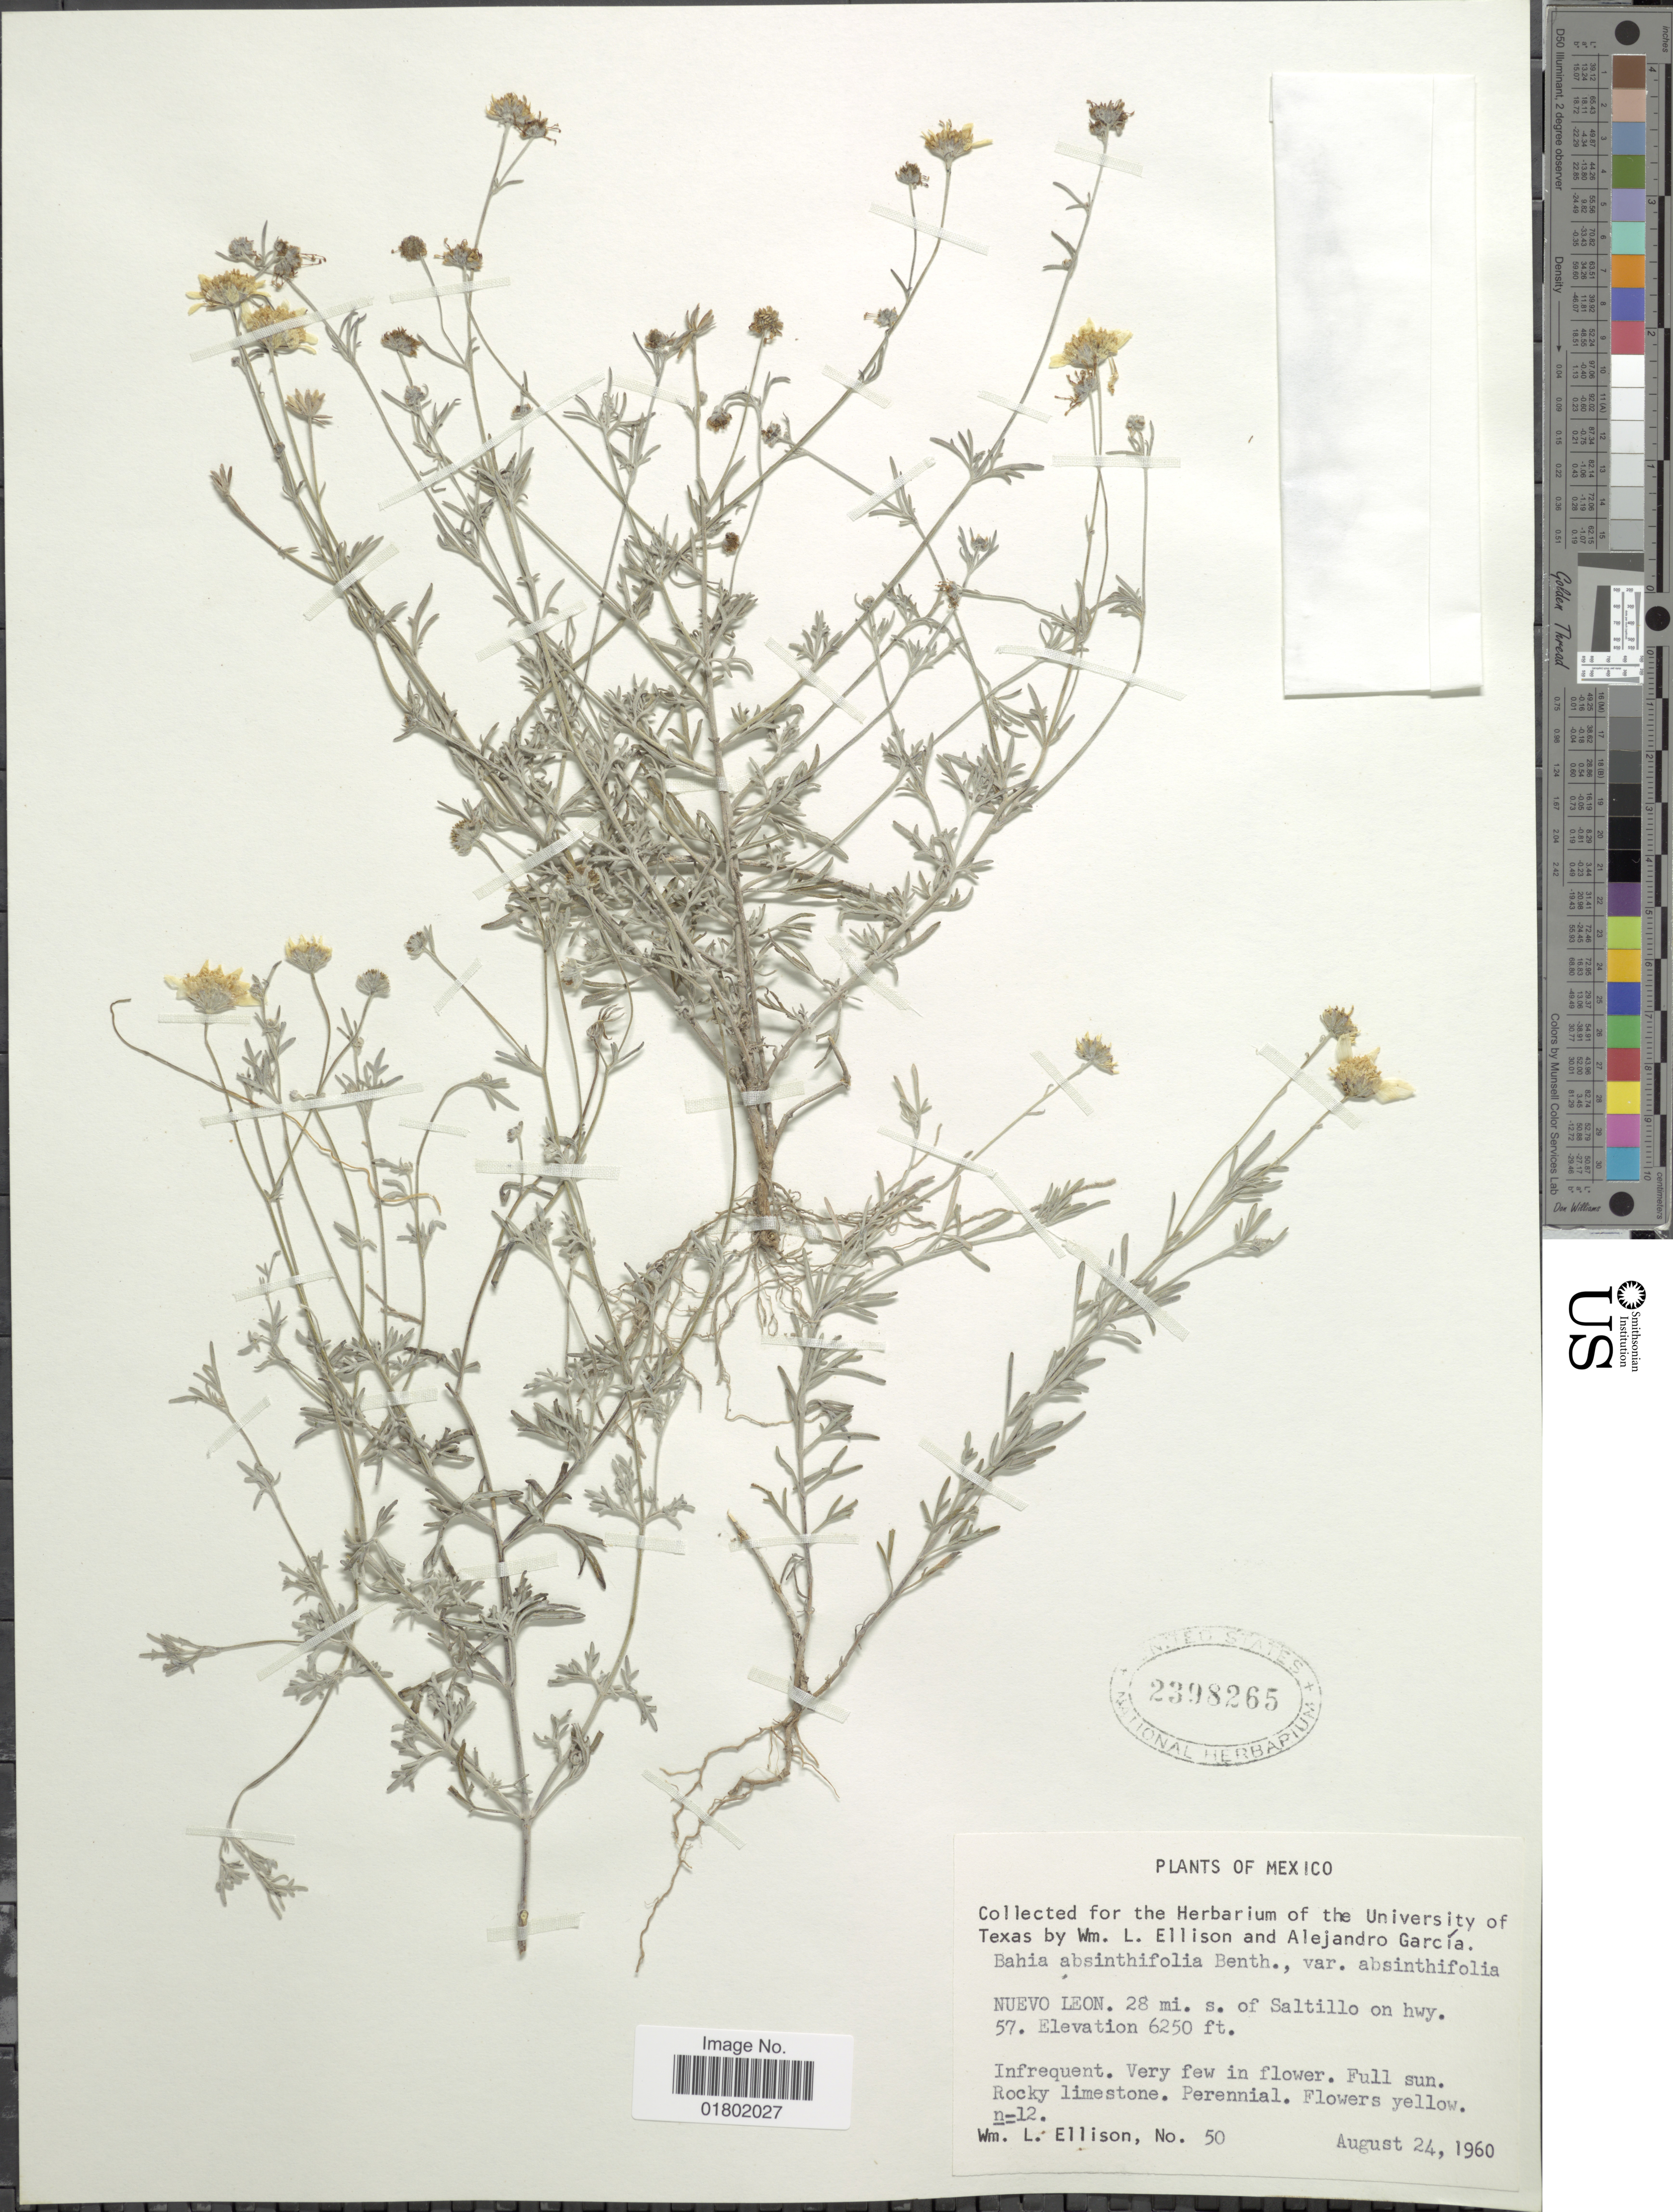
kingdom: Plantae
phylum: Tracheophyta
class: Magnoliopsida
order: Asterales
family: Asteraceae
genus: Bahia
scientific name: Bahia absinthifolia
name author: Benth.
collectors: W. L. Ellison & A. García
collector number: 50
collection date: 1960-08-24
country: Mexico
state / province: Nuevo León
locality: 28 mi. s. of Saltillo on hwy. 57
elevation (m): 1905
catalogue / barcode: US 2398265